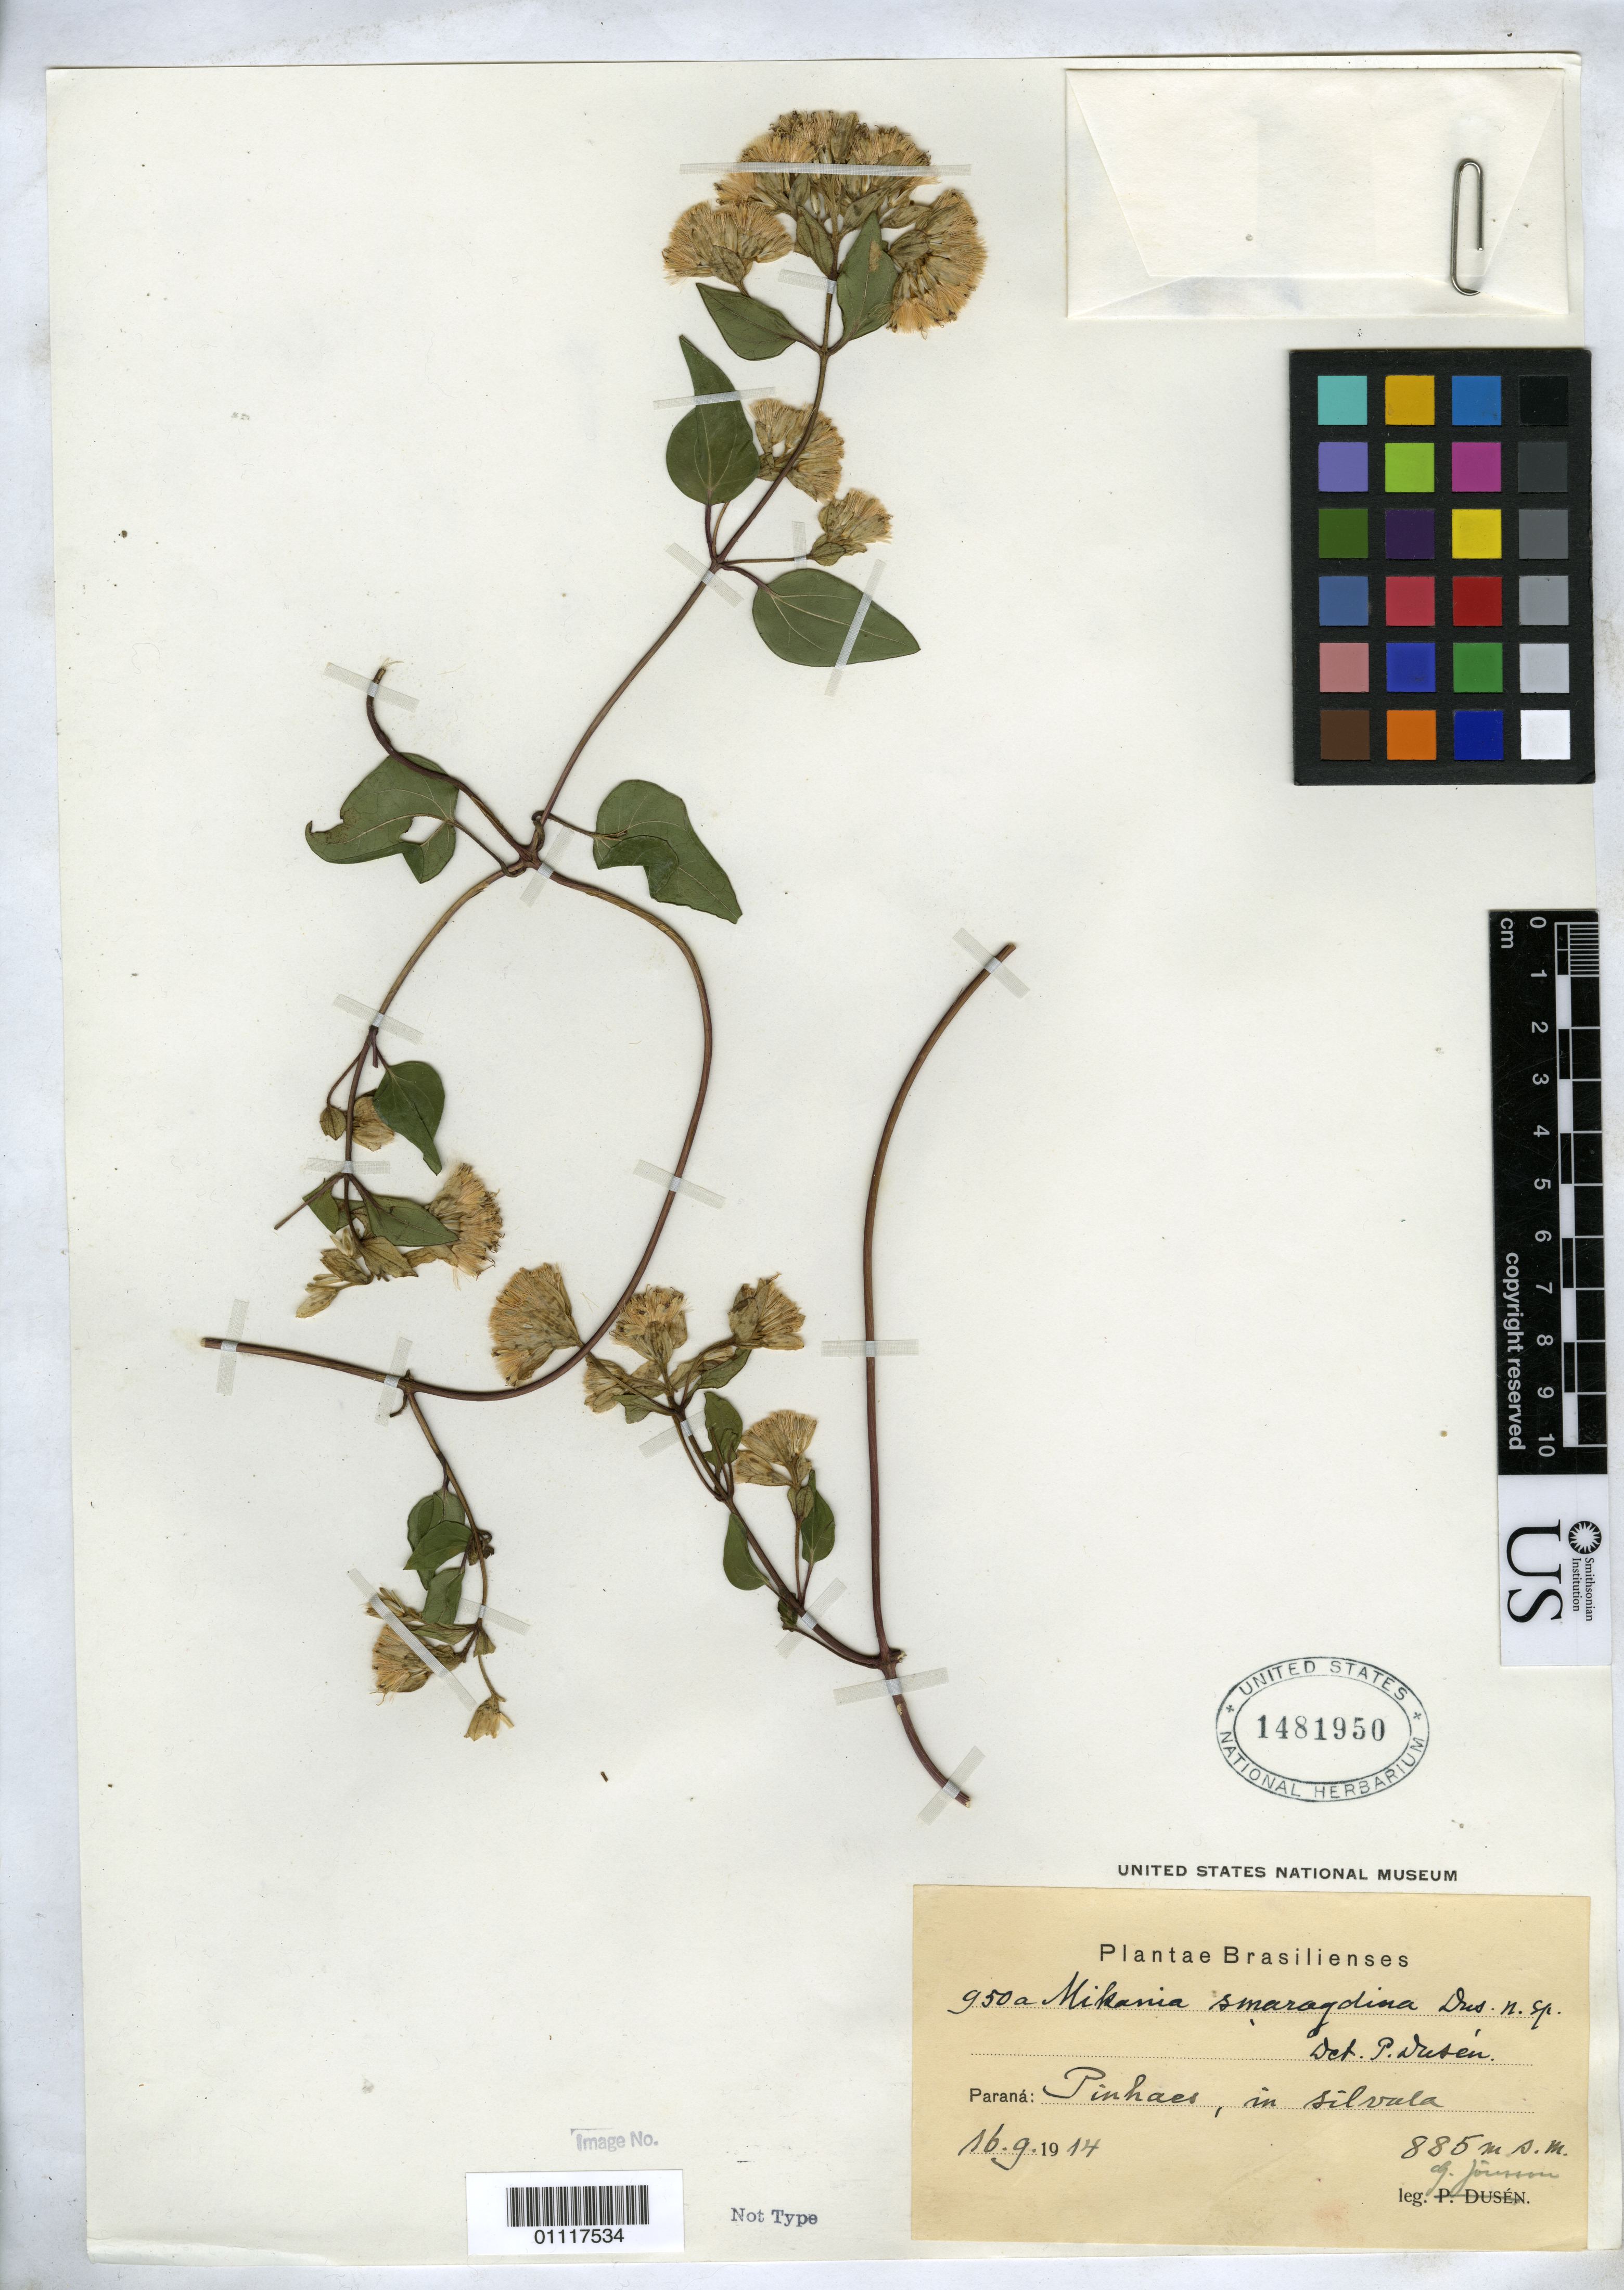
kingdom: Plantae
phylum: Tracheophyta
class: Magnoliopsida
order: Asterales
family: Asteraceae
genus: Mikania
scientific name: Mikania smaragdina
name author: Dusén ex Malme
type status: Syntype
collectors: G. Jönsson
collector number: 885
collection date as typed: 16 Sep 1914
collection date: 1914-09-16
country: Brazil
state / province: Paraná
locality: Pinhaes.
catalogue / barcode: US 1481950